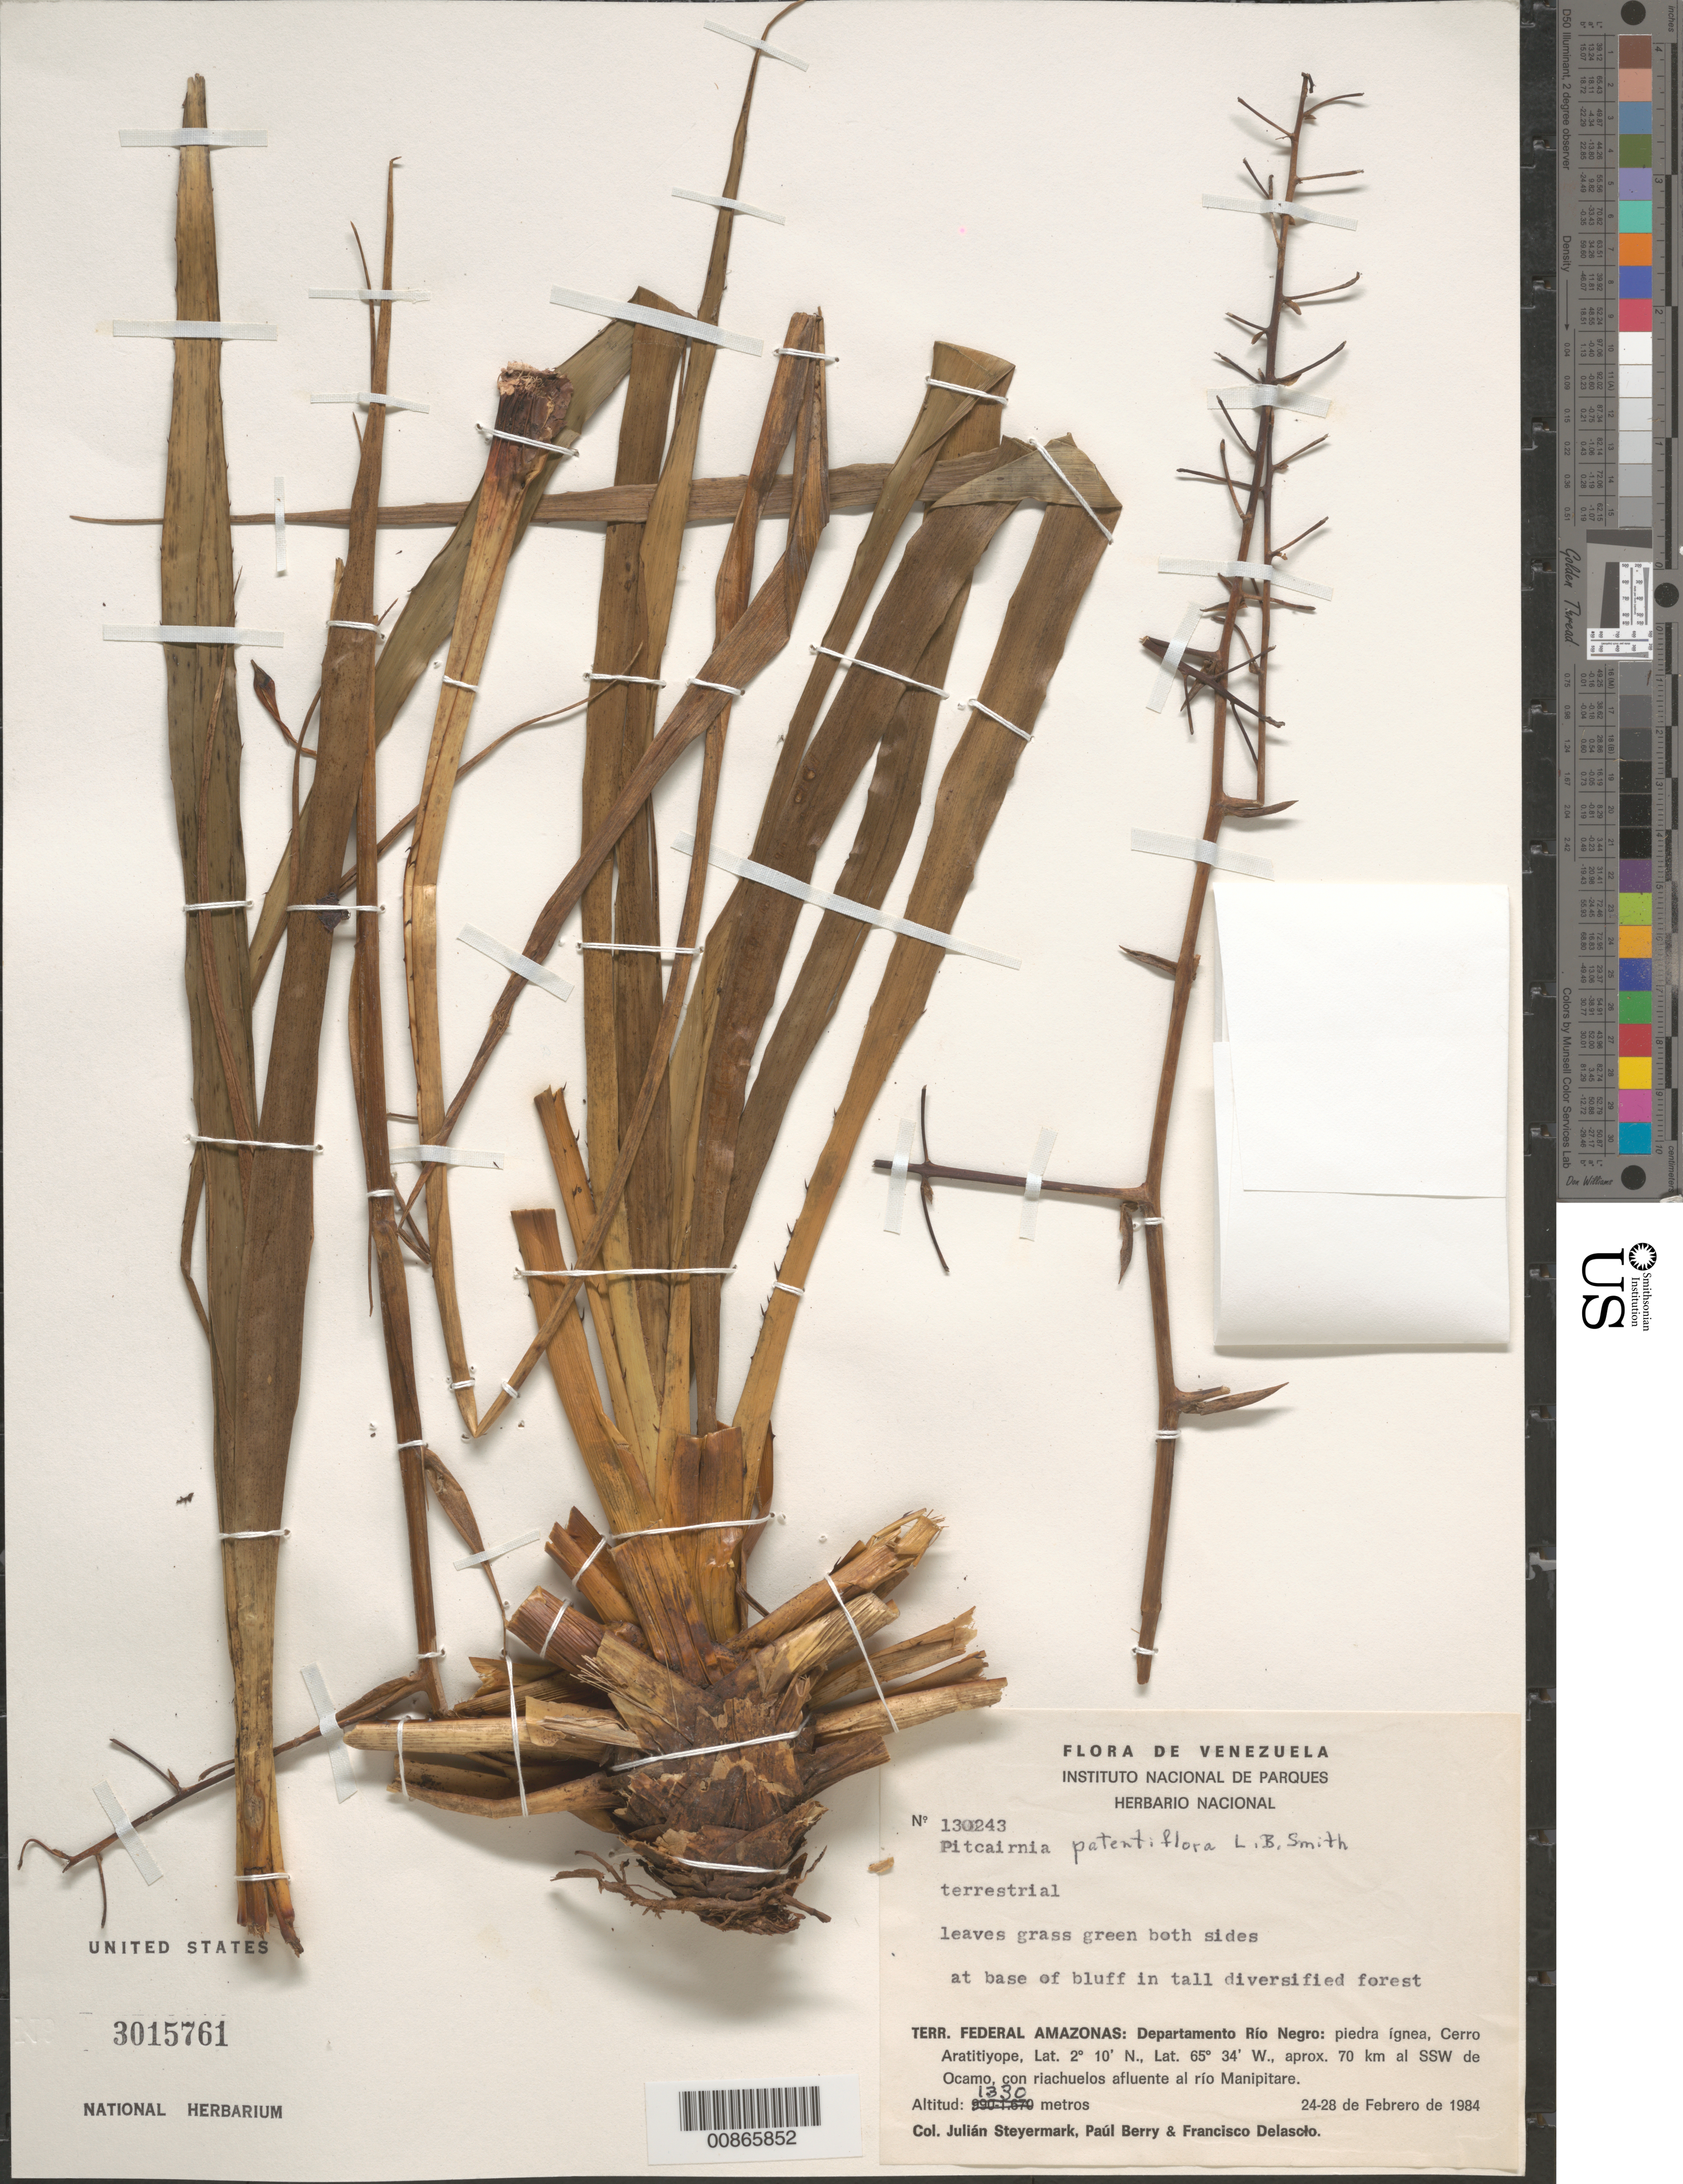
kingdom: Plantae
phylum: Tracheophyta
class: Liliopsida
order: Poales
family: Bromeliaceae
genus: Pitcairnia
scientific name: Pitcairnia patentiflora var. patentiflora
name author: L.B. Sm.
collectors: J. Steyermark, P. Berry & F. Delascio C.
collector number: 130243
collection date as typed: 24-Feb-84 to 28-Feb-84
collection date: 1984-02-24/1984-02-28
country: Venezuela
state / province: Amazonas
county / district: Río Negro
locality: Cerro Aratitiyope, approx. 70 km SSW of Ocamo, con riachuelos afluente al Río Manipitare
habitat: Piedra ígnea, at base of bluff in tall diversified forest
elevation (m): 1330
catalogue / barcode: US 3015761